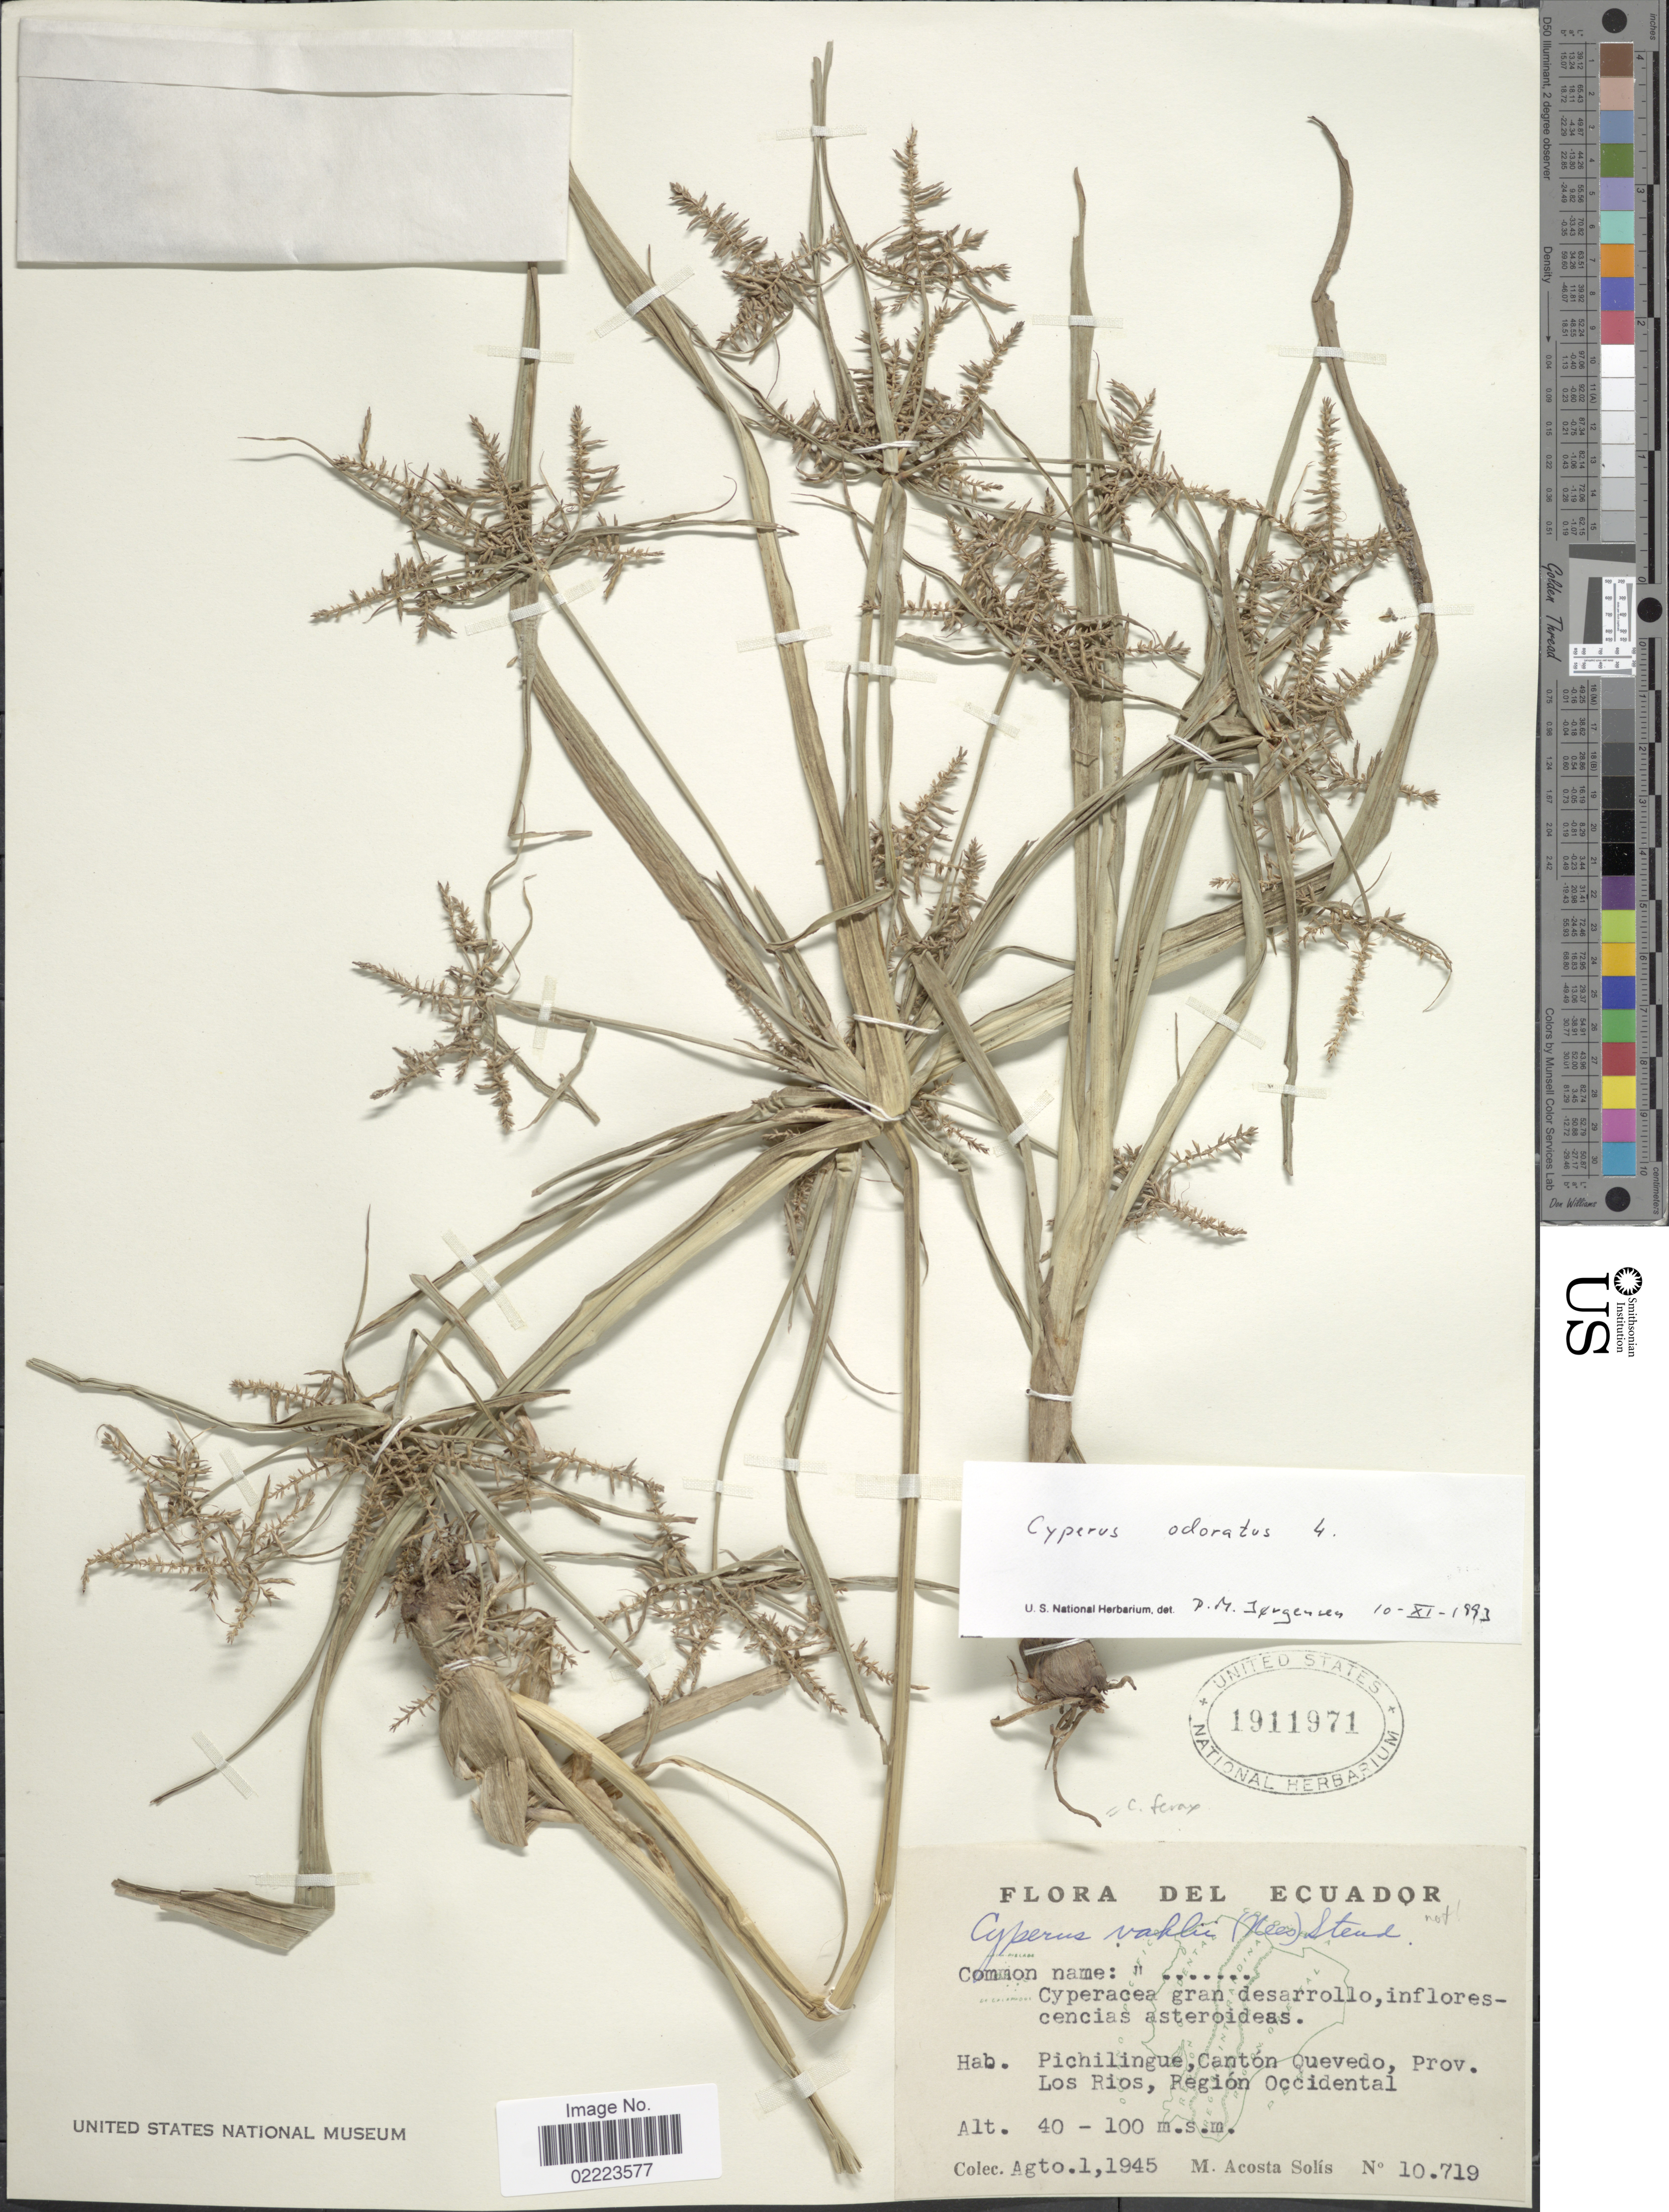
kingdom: Plantae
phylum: Tracheophyta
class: Liliopsida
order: Poales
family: Cyperaceae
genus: Cyperus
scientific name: Cyperus odoratus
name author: L.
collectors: M. Acosta Solis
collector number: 10719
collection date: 1945-08-01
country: Ecuador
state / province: Los Ríos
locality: Pichilingue, Canton Quevedo, Prov. Los Rios, Region Occidental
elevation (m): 40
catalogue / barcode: US 1911971